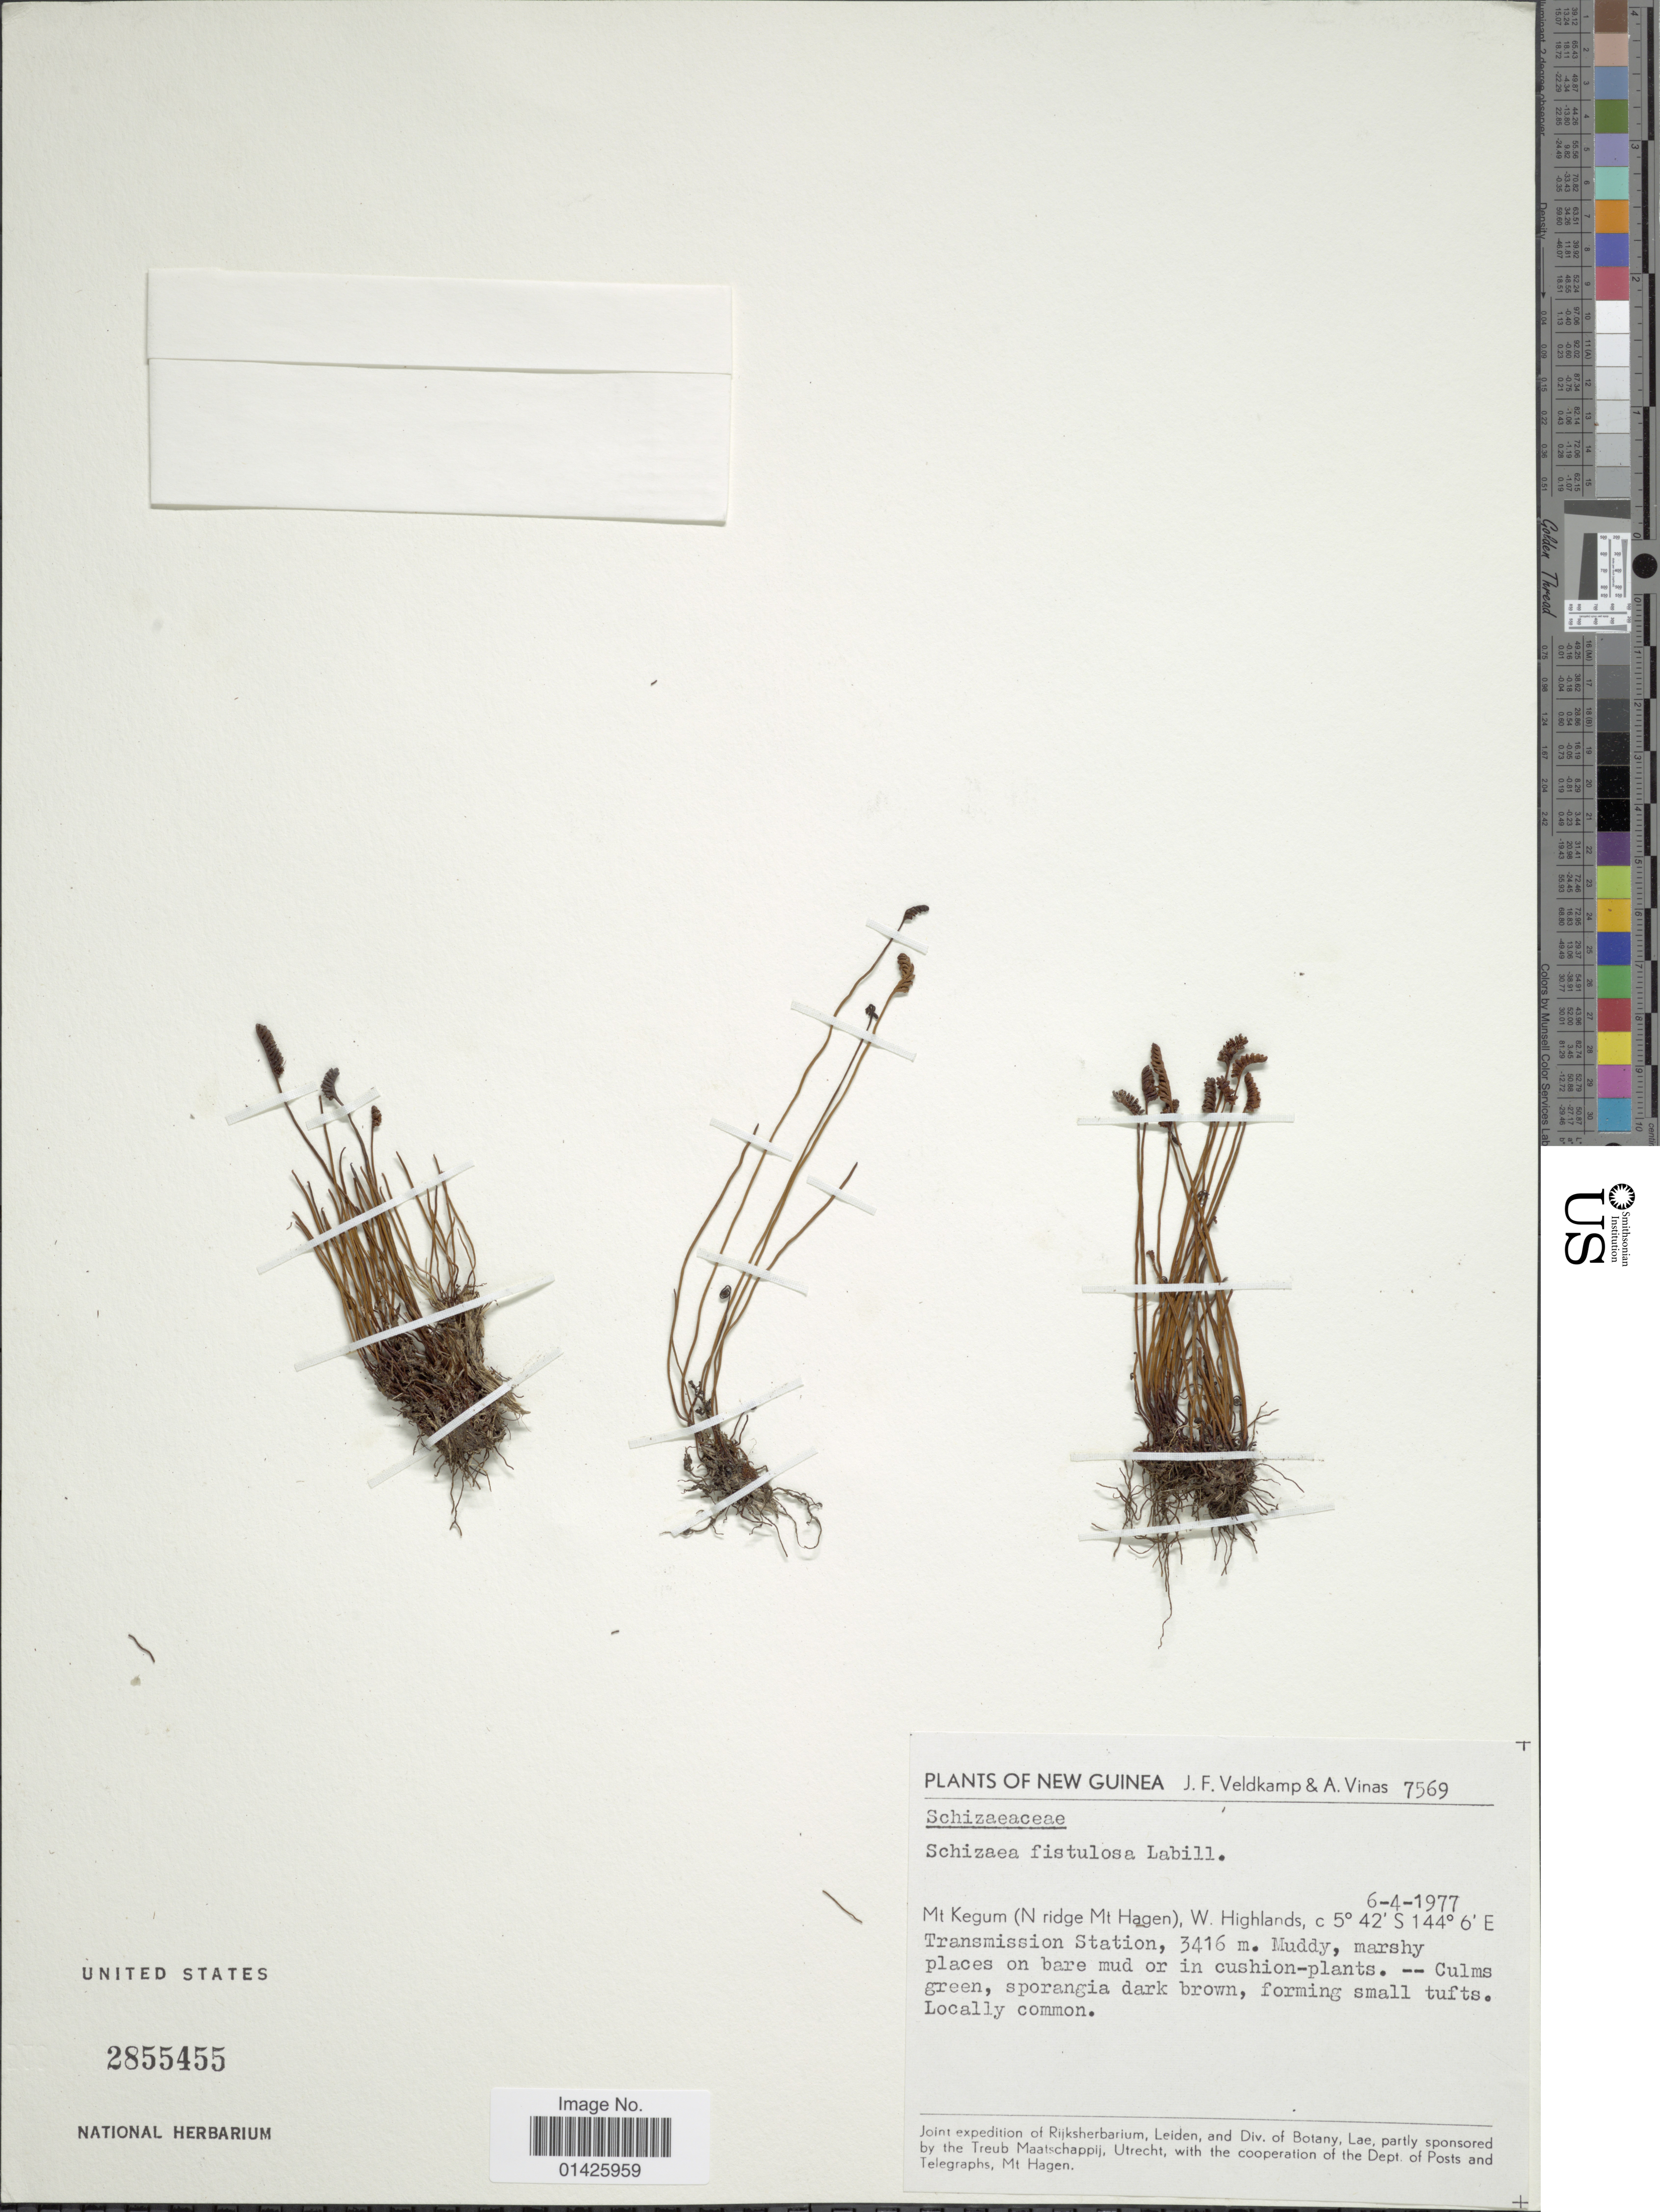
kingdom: Plantae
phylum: Tracheophyta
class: Polypodiopsida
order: Schizaeales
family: Schizaeaceae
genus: Schizaea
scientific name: Schizaea fistulosa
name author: Labill.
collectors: J. F. Veldkamp & A. Vinas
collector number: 7569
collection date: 1977-04-06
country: Papua New Guinea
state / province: Western Highlands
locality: New Guiea, Mt. Kegum (N ridge of Mt Hagen), W Highlands, Transmission Station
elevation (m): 3416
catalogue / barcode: US 2855455